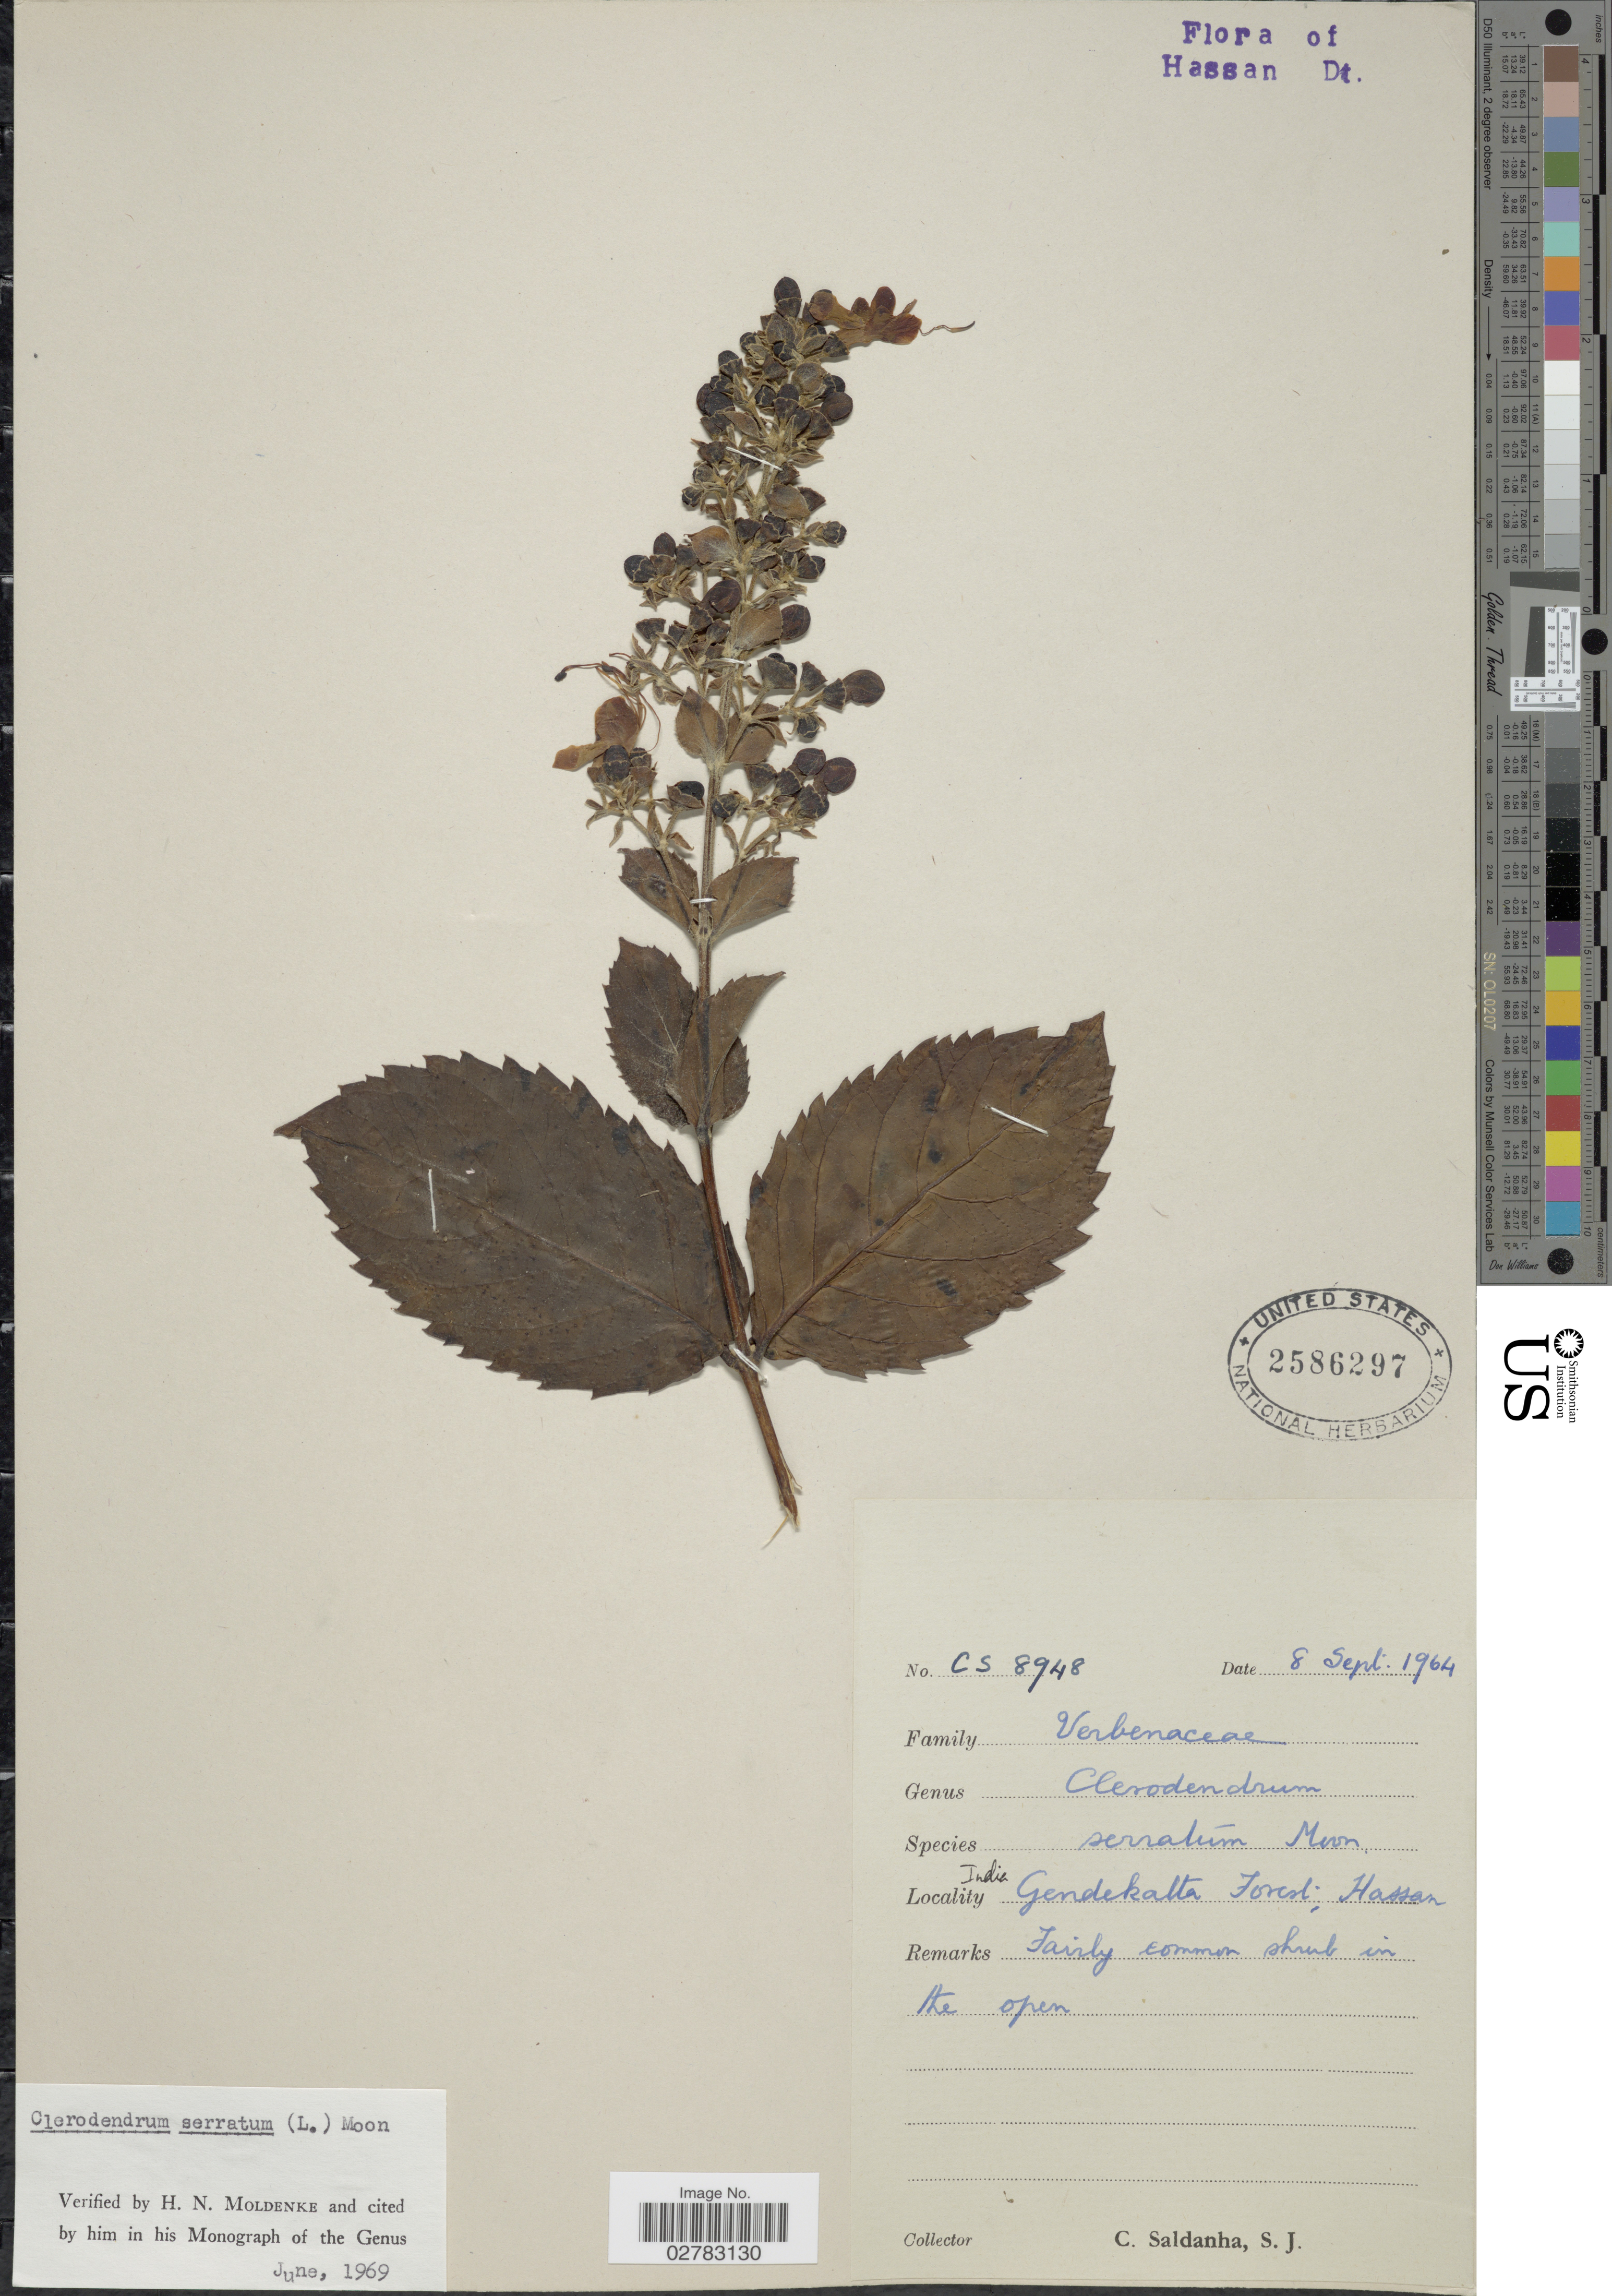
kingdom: Plantae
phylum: Tracheophyta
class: Magnoliopsida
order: Lamiales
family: Lamiaceae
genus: Clerodendrum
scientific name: Clerodendrum serratum var. serratum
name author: (L.) Moon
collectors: C. Saldanha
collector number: CS8948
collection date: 1964-09-08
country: India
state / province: Karnataka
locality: Gendekatta Forest, Hassan.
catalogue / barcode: US 2586297